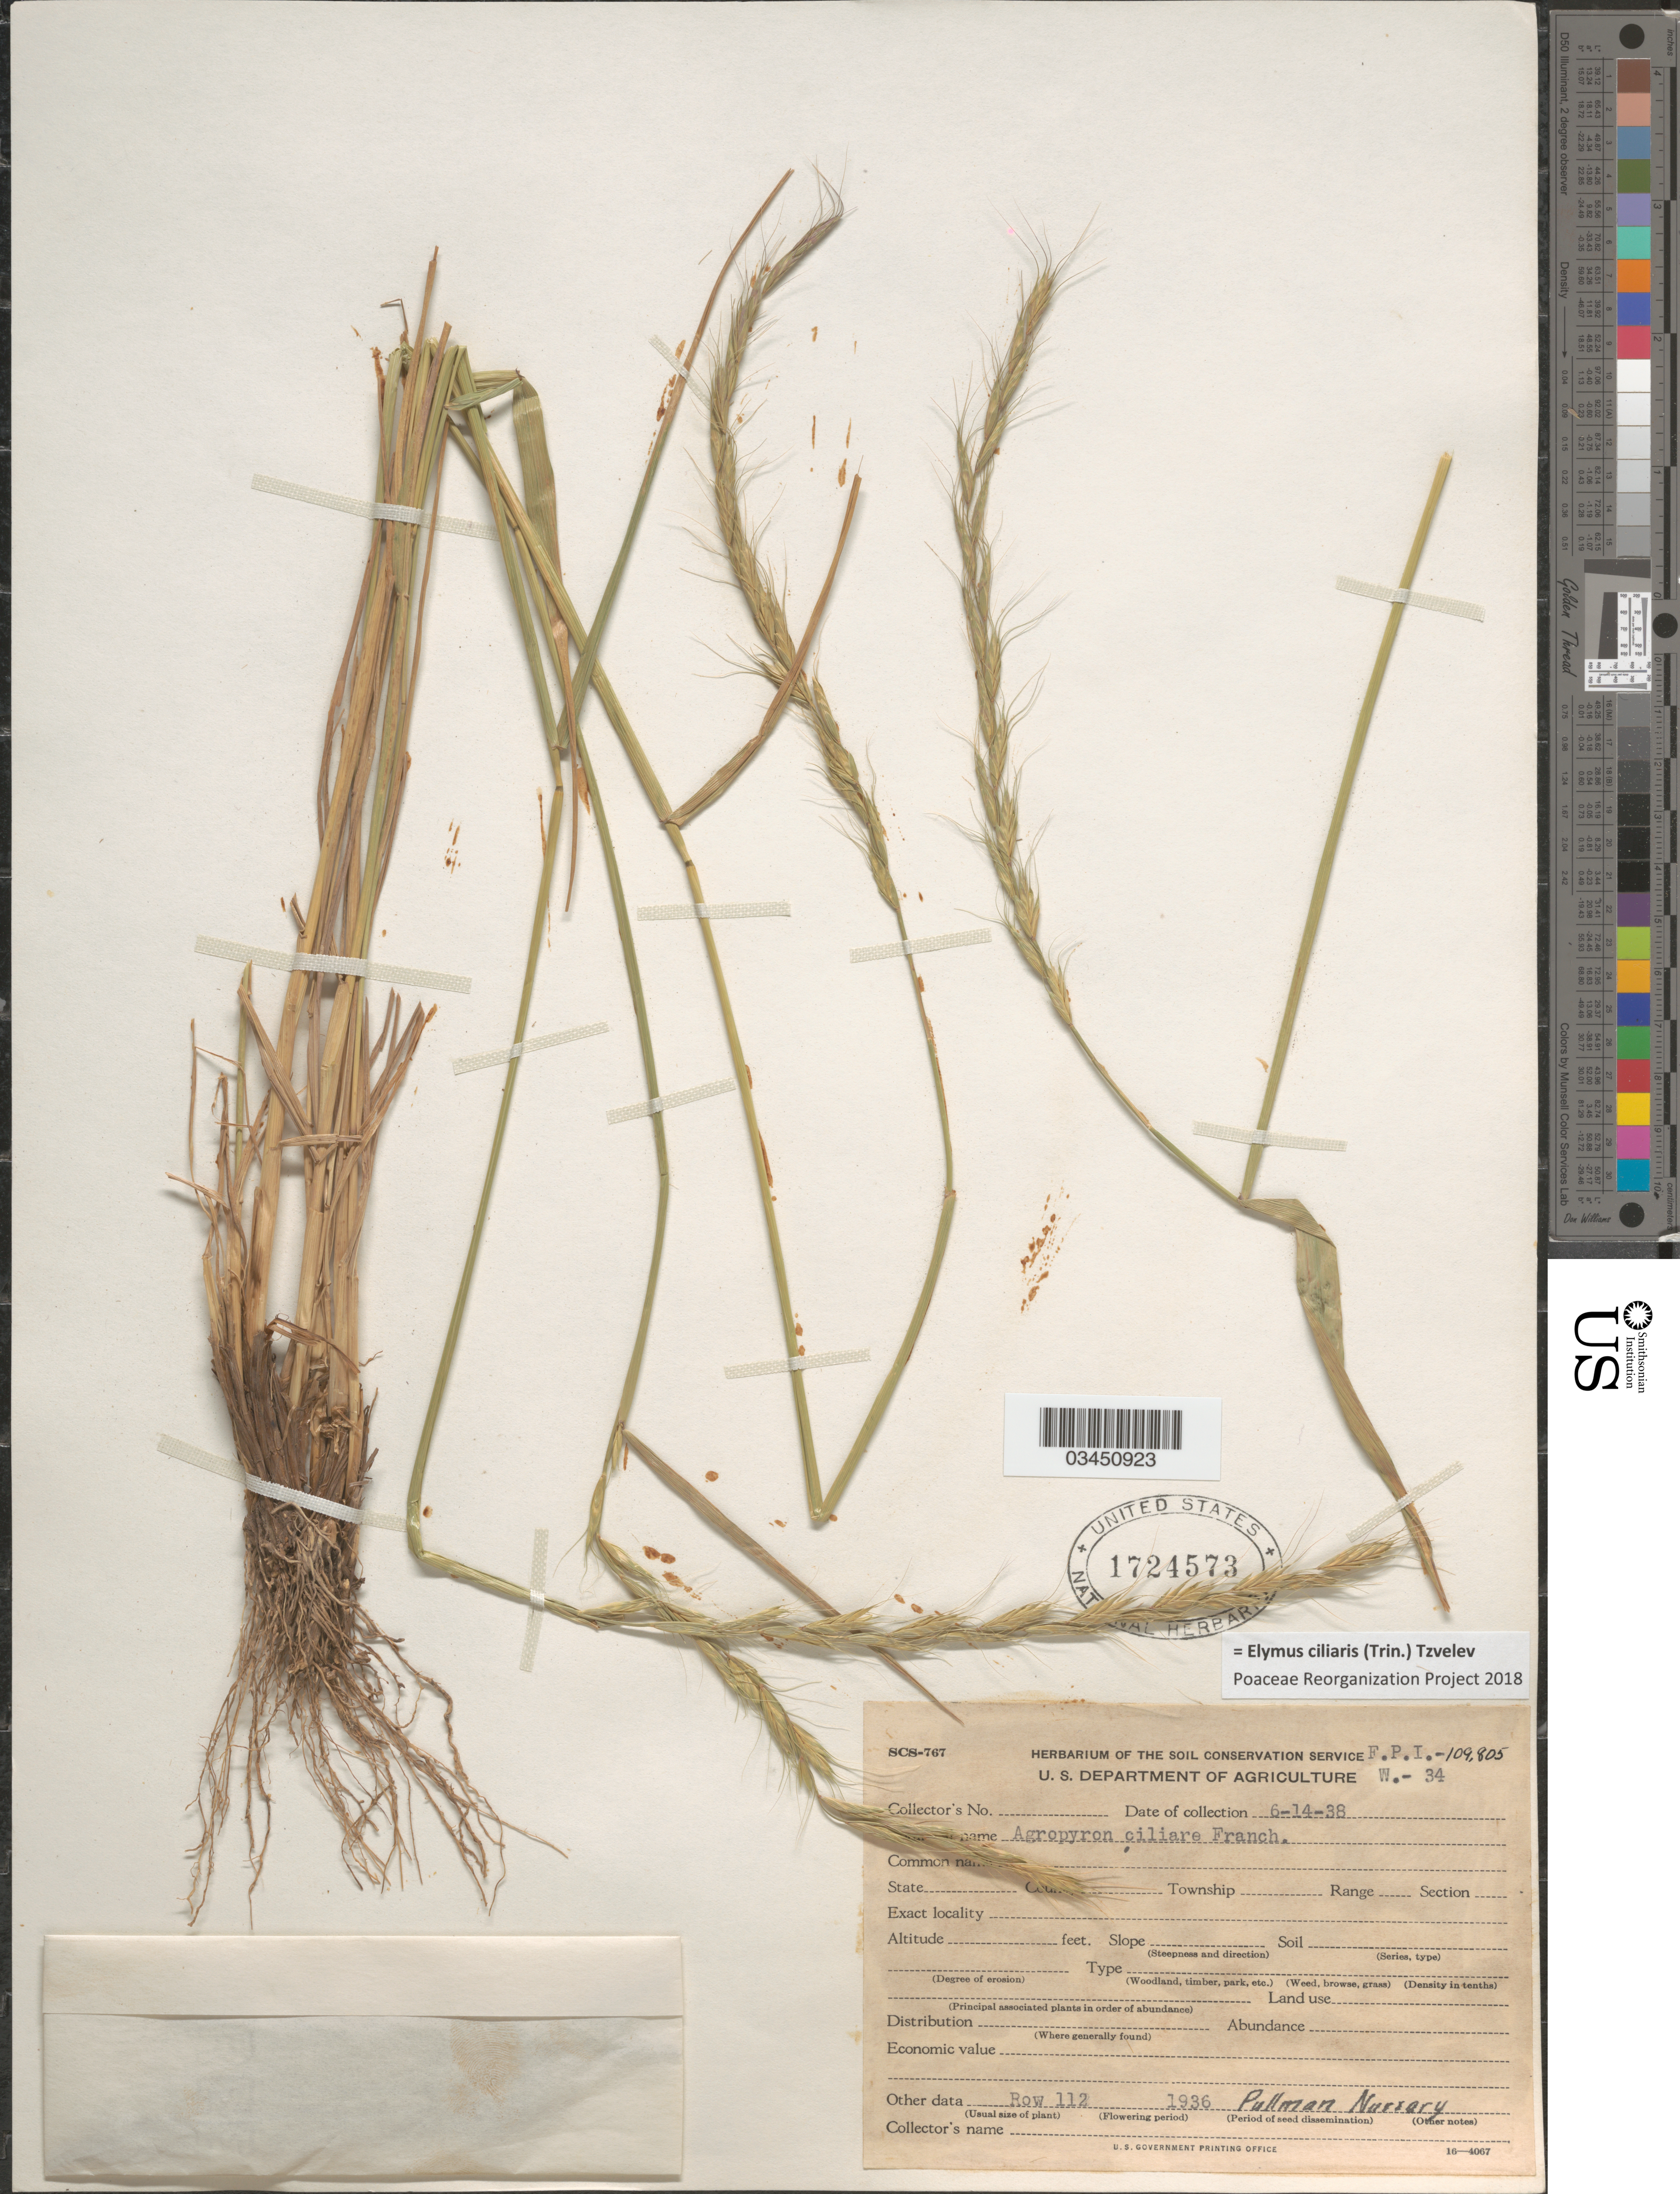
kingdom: Plantae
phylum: Tracheophyta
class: Liliopsida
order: Poales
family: Poaceae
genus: Elymus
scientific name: Elymus ciliaris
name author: (Trin.) Tzvelev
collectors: Soil Conservation Service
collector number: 109805?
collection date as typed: Transcribed d/m/y: 14/6/38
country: United States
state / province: Washington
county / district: Whitman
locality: Row 112. 1936 Pullman Nursery.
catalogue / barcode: US 1724573